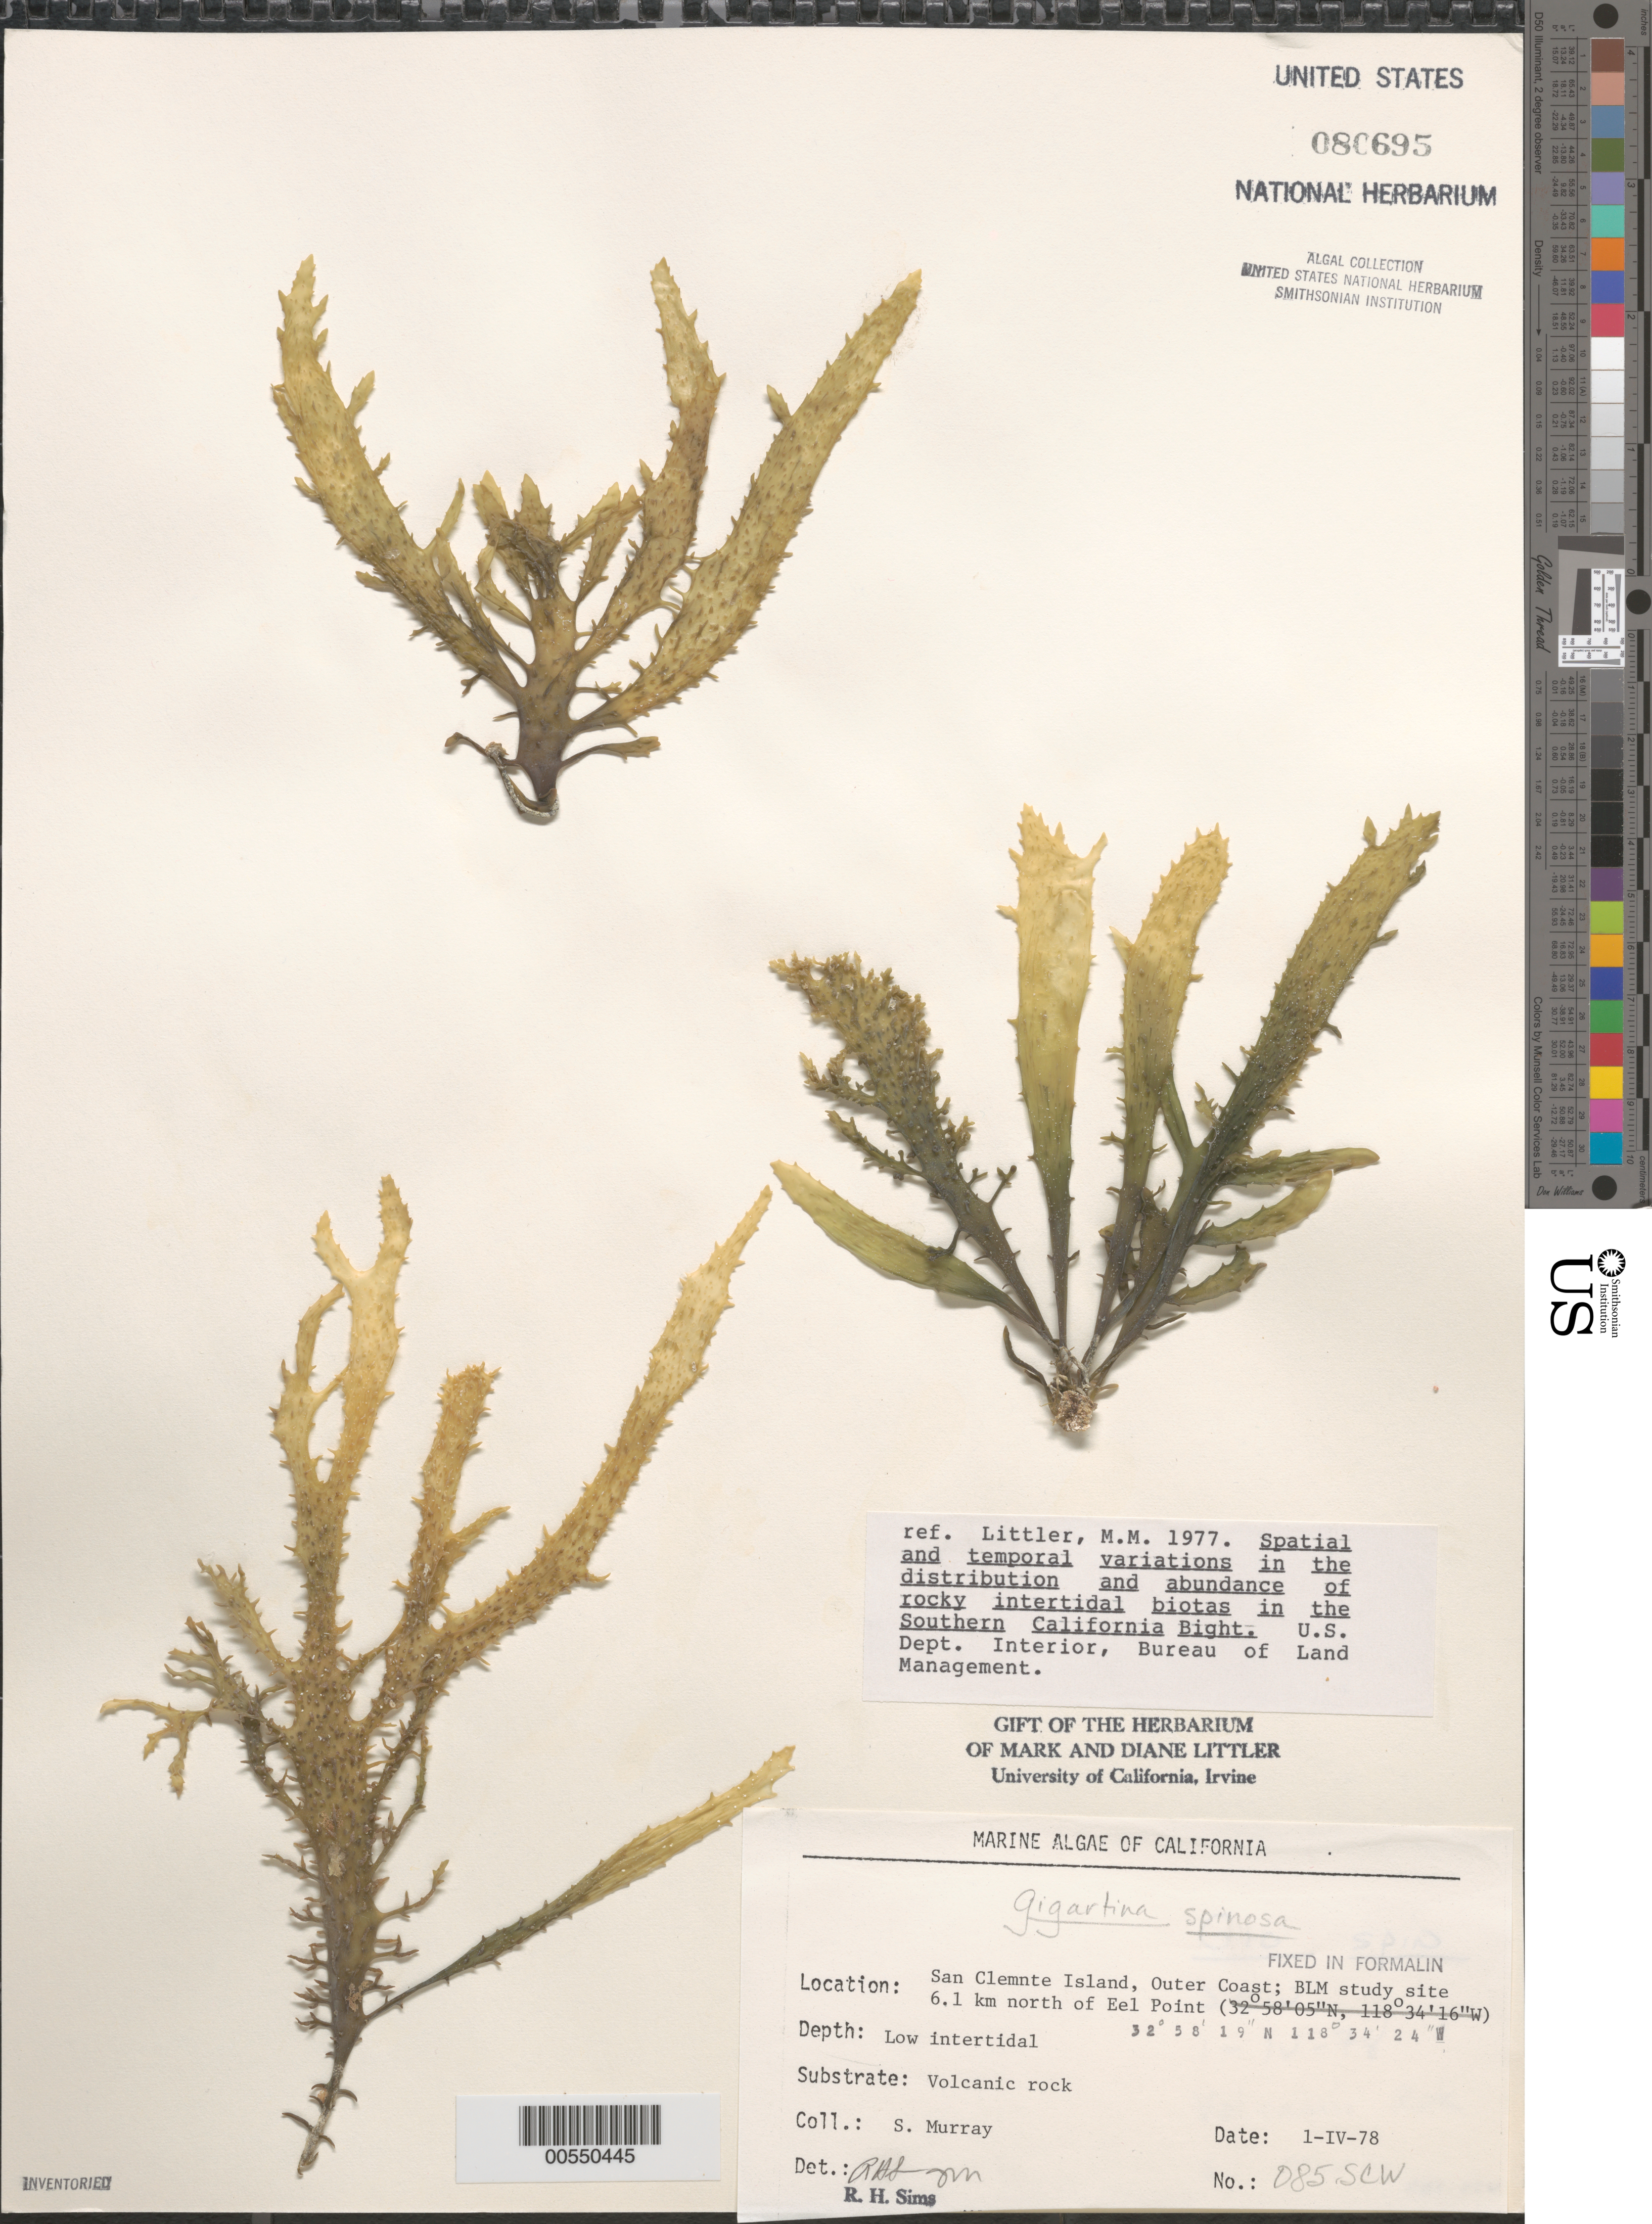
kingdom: Plantae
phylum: Rhodophyta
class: Florideophyceae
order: Gigartinales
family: Gigartinaceae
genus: Chondracanthus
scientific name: Chondracanthus spinosus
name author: (Kütz.) Guiry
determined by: Algae name updating Project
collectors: S. N. Murray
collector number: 085-scw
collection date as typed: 01 Apr 1978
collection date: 1978-04-01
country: United States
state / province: California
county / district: Los Angeles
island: San Clemente Island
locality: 6.1 km north of Eel Point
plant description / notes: BLM-SOCALBIGHT Rocky Intertidal Survey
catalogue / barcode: US 80695